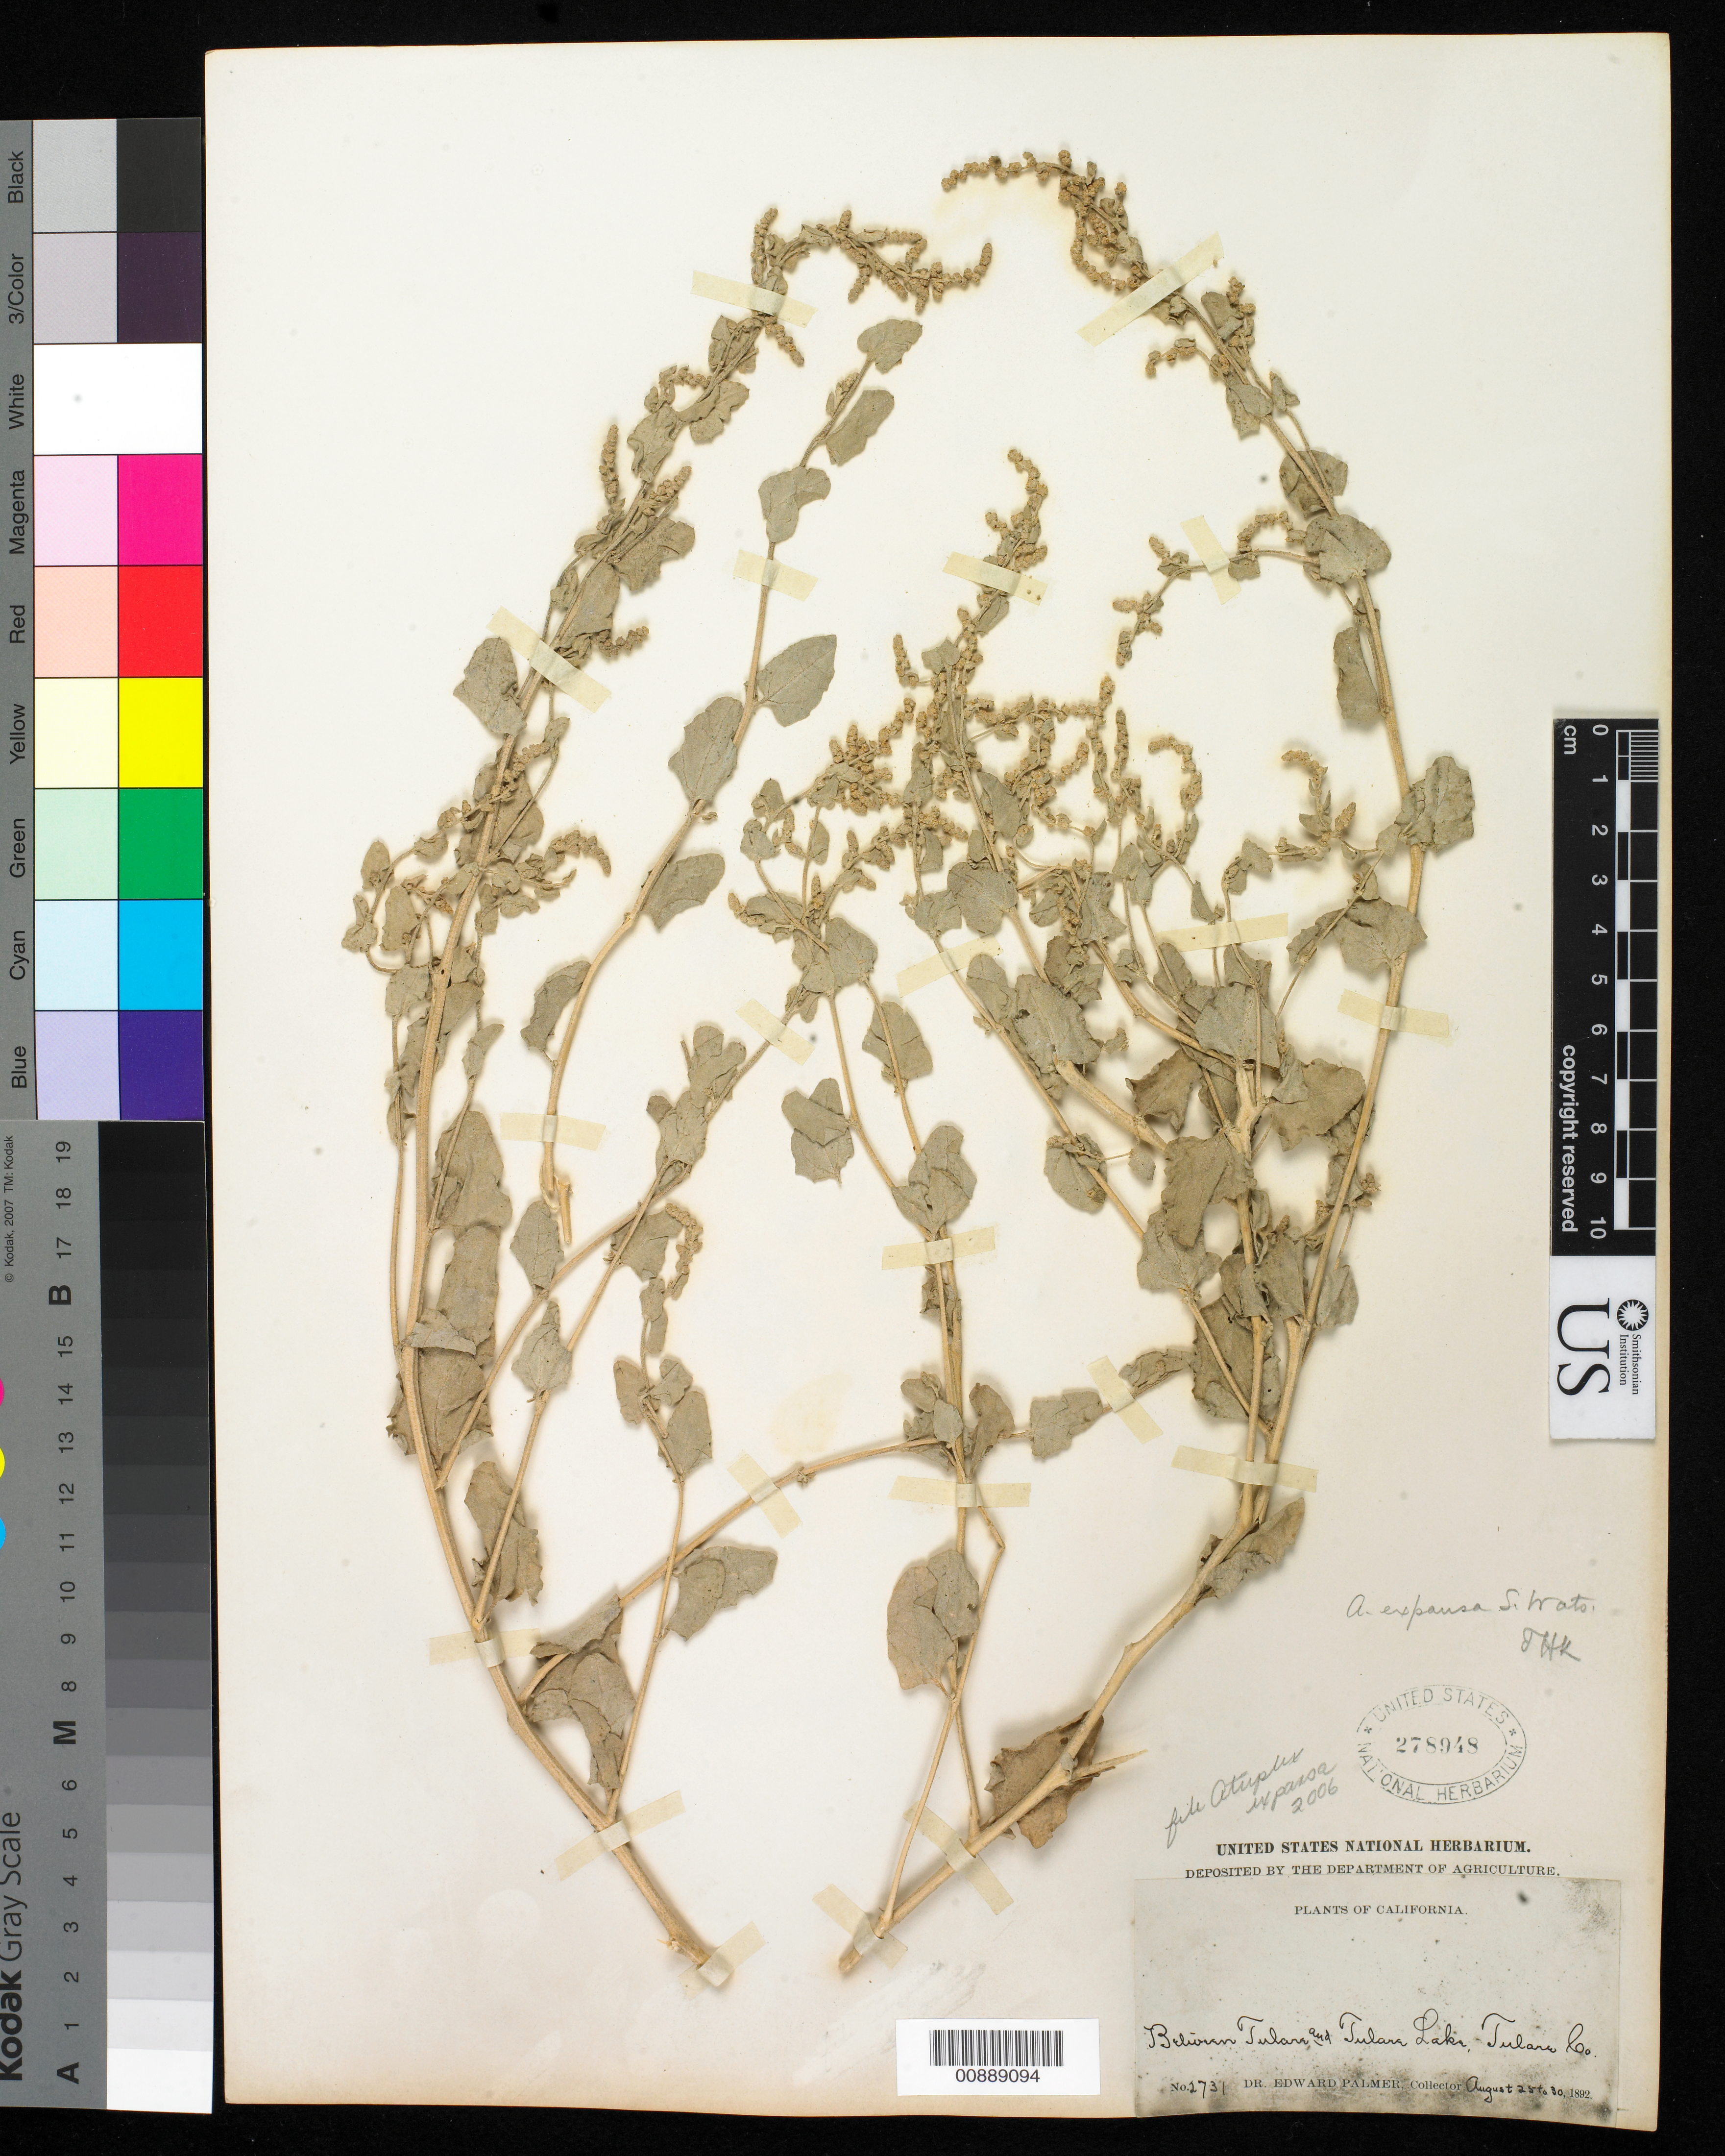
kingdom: Plantae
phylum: Tracheophyta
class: Magnoliopsida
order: Caryophyllales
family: Amaranthaceae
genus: Atriplex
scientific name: Atriplex expansa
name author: S. Watson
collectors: E. Palmer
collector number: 2731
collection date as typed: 25 Aug 1892 to 30 Aug 1892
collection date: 1892-08-25/1892-08-30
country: United States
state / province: California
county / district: Tulare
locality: Between Tulare and Tulare Lake, Tulare County, California.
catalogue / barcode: US 278948